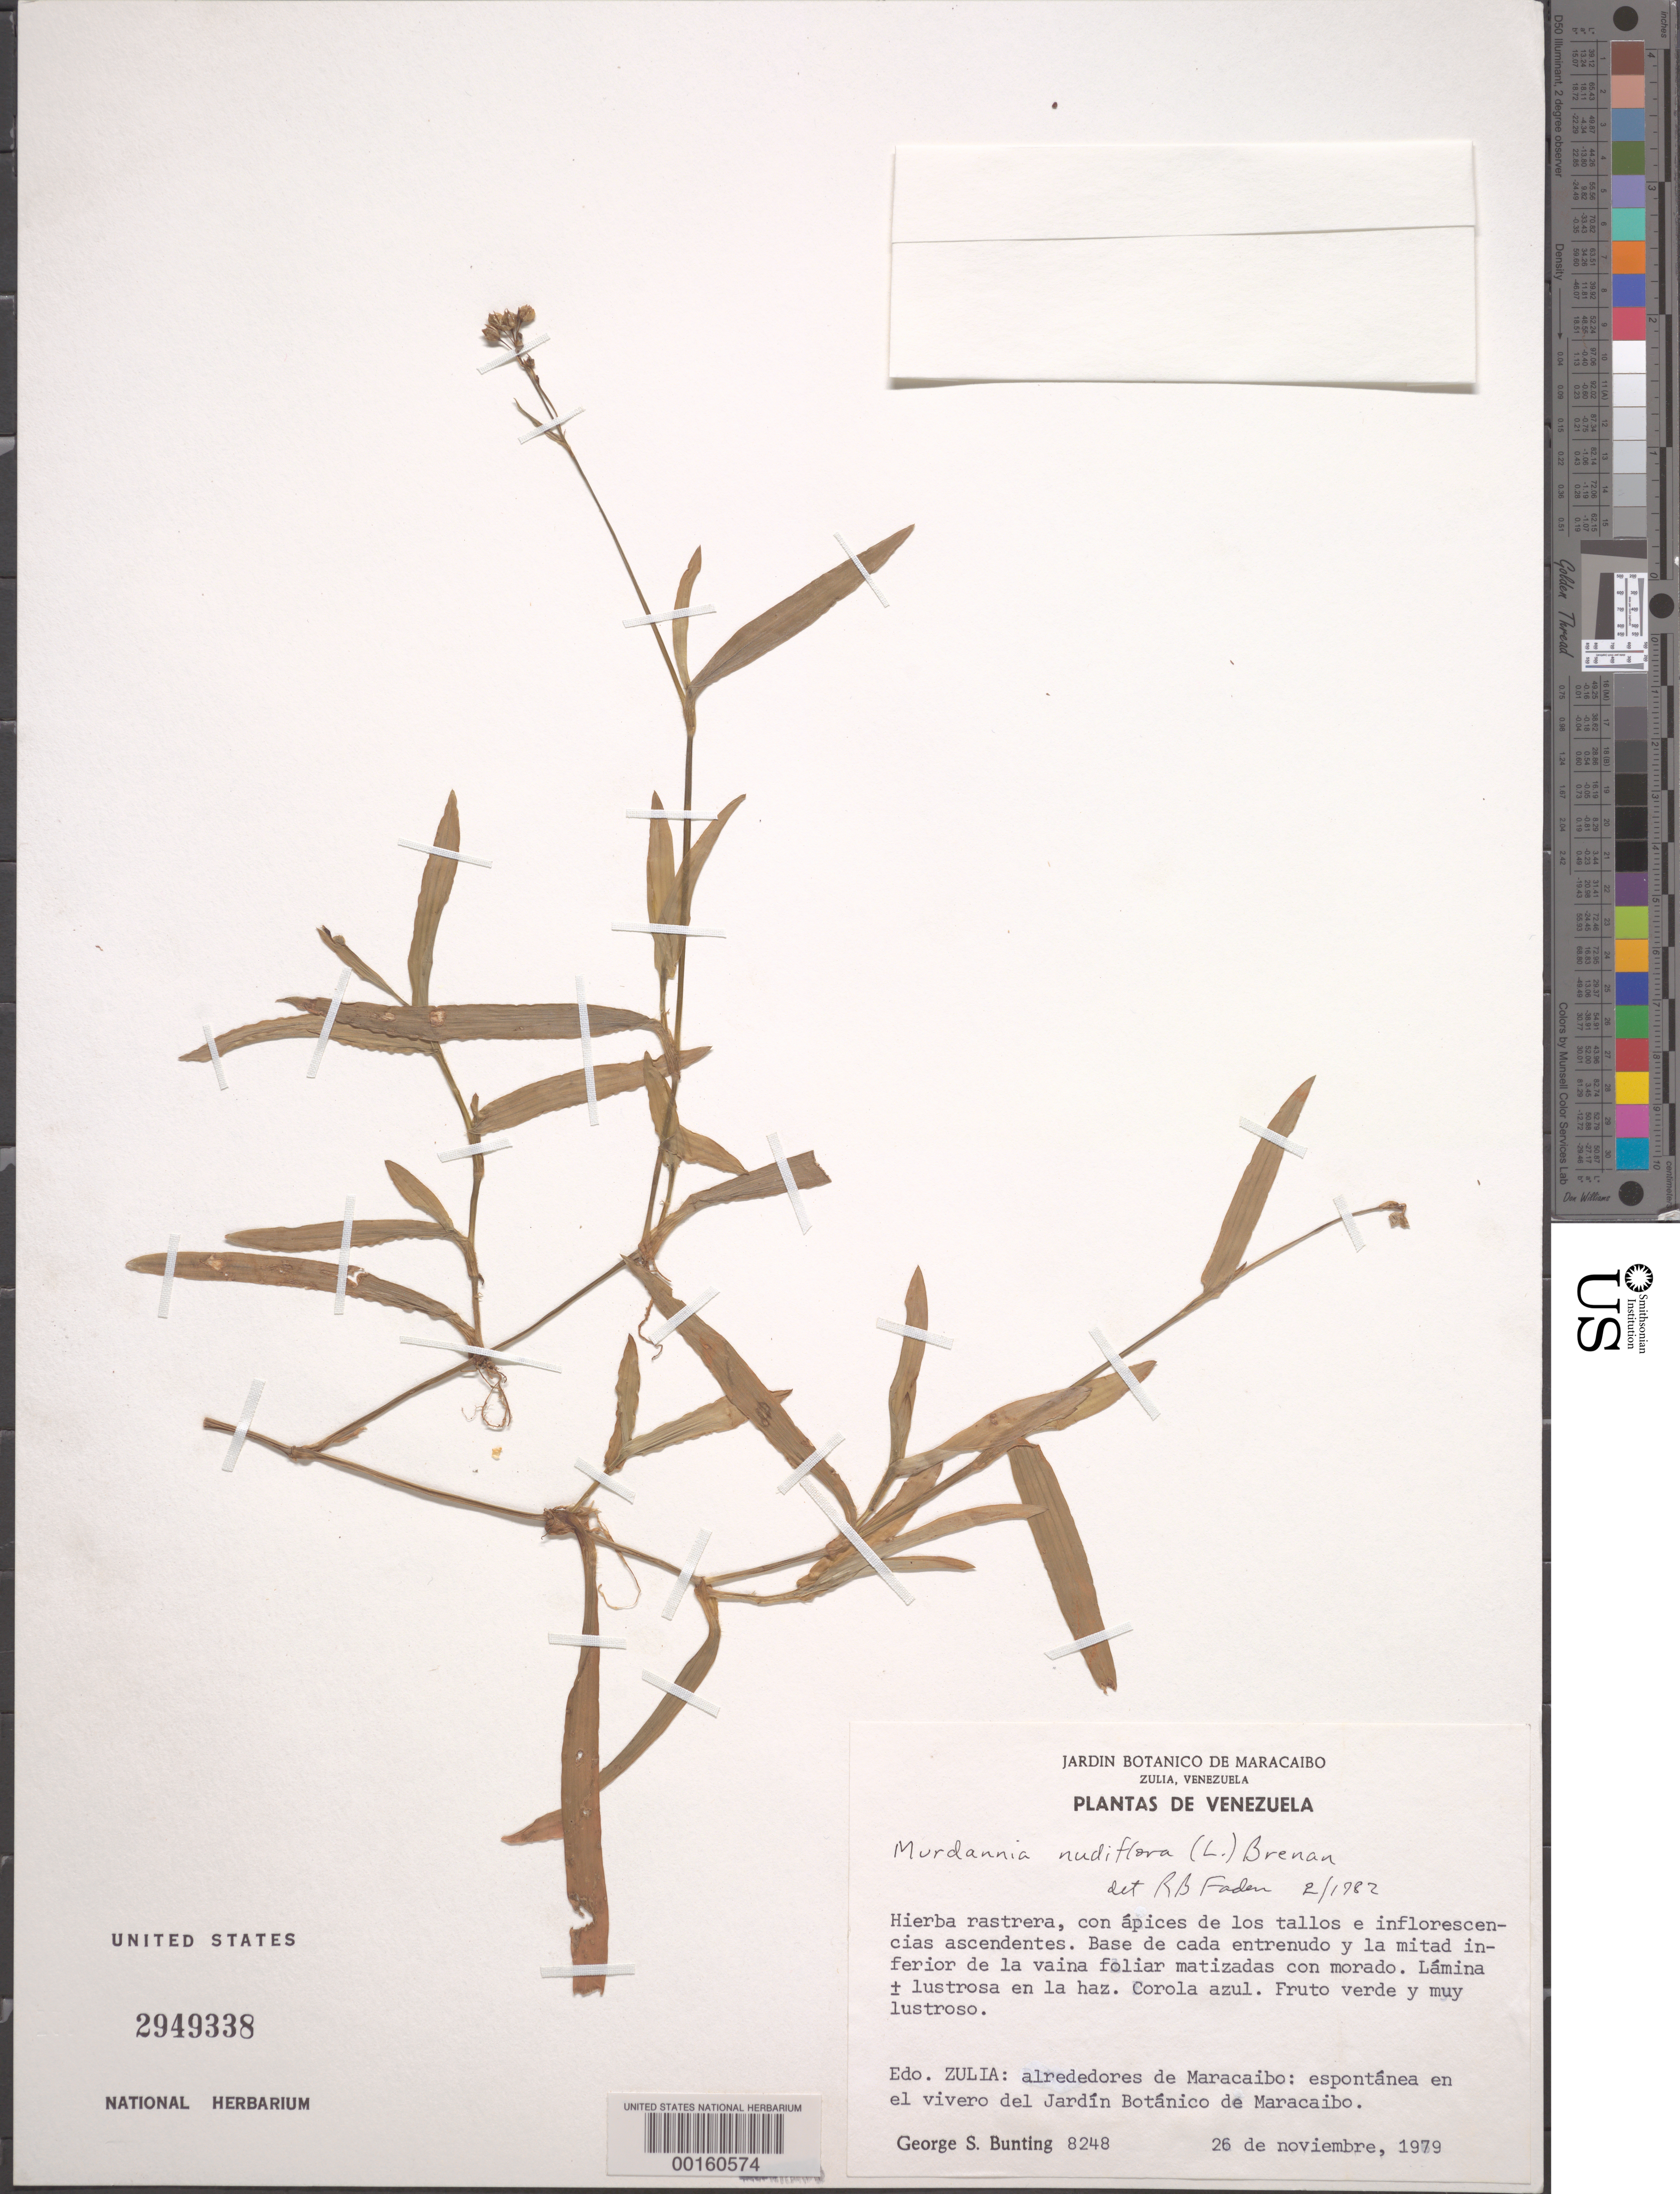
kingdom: Plantae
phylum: Tracheophyta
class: Liliopsida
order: Commelinales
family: Commelinaceae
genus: Murdannia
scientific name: Murdannia nudiflora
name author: (L.) Brenan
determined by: Faden, Robert B., (US), Smithsonian Institution - National Museum of Natural History (UNITED STATES)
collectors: G. S. Bunting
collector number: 8248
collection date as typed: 26 Nov 1979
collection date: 1979-11-26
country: Venezuela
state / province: Zulia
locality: Maracaibo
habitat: Sandy soil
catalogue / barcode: US 2949338